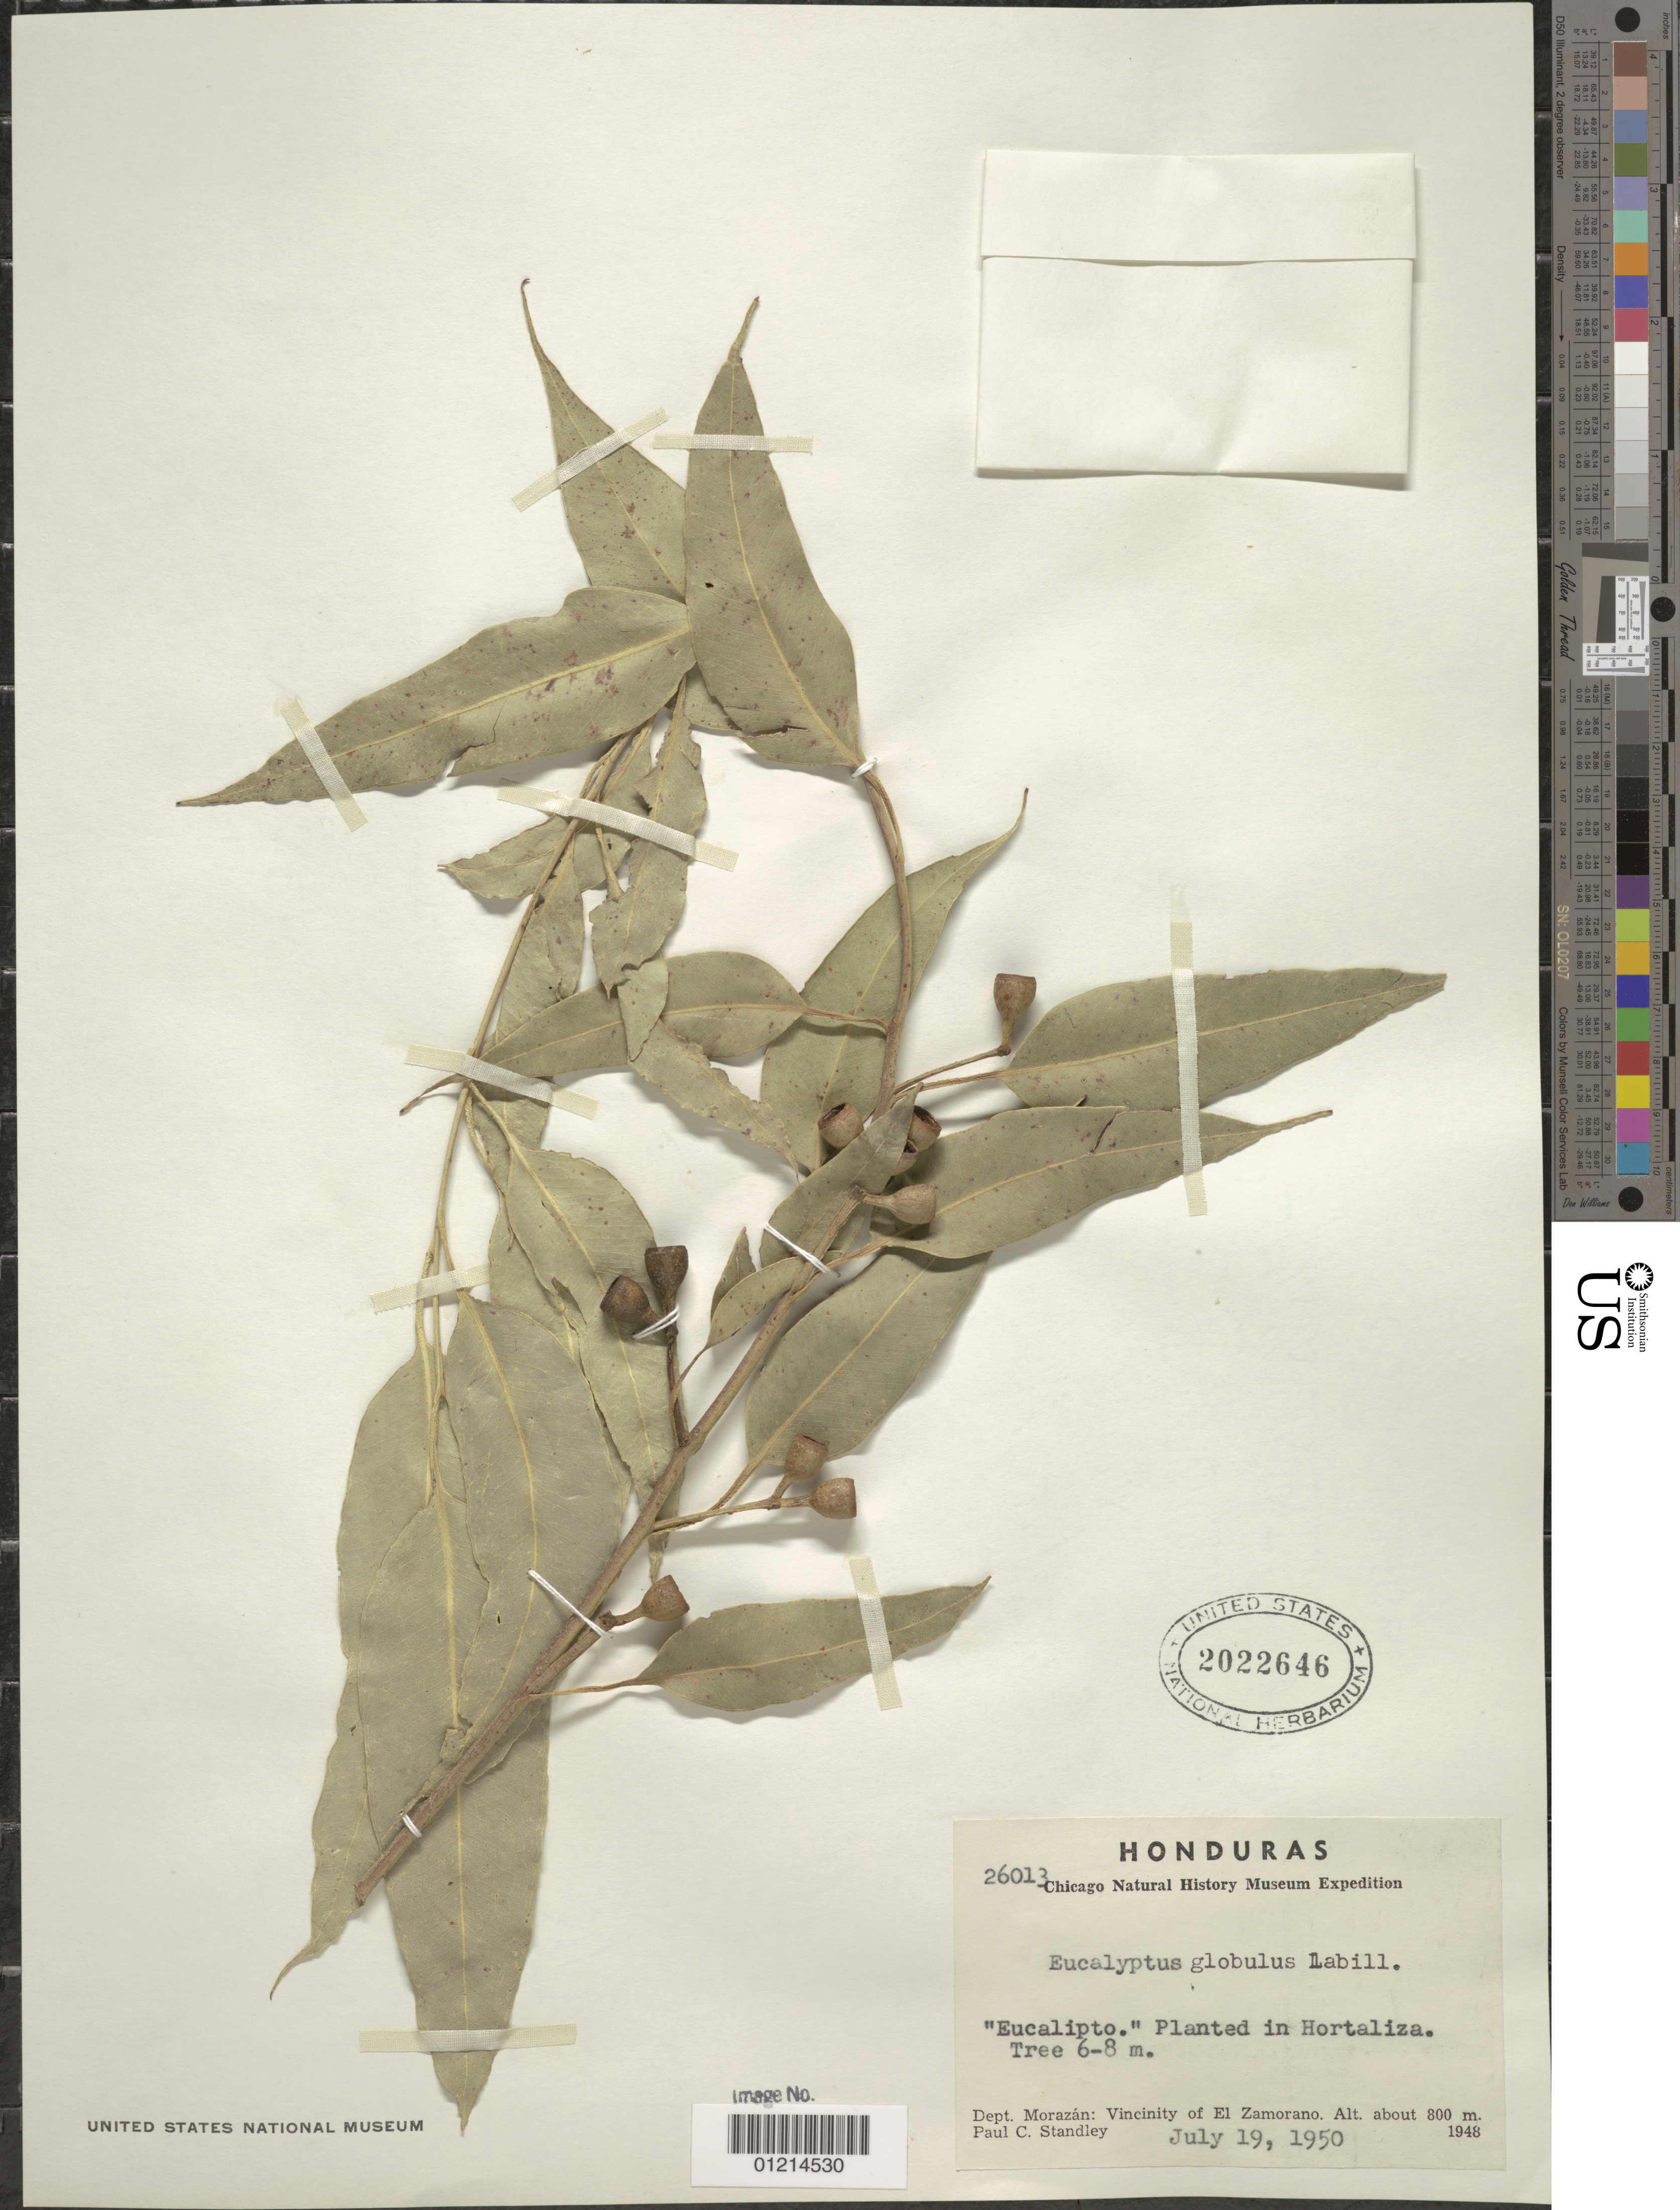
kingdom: Plantae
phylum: Tracheophyta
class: Magnoliopsida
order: Myrtales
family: Myrtaceae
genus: Eucalyptus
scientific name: Eucalyptus globulus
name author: Labill.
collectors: P. C. Standley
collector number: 26013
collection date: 1950-07-19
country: Honduras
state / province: Fco. Morazán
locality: Vicinity of El Zamorano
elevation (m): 800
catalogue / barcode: US 2022646